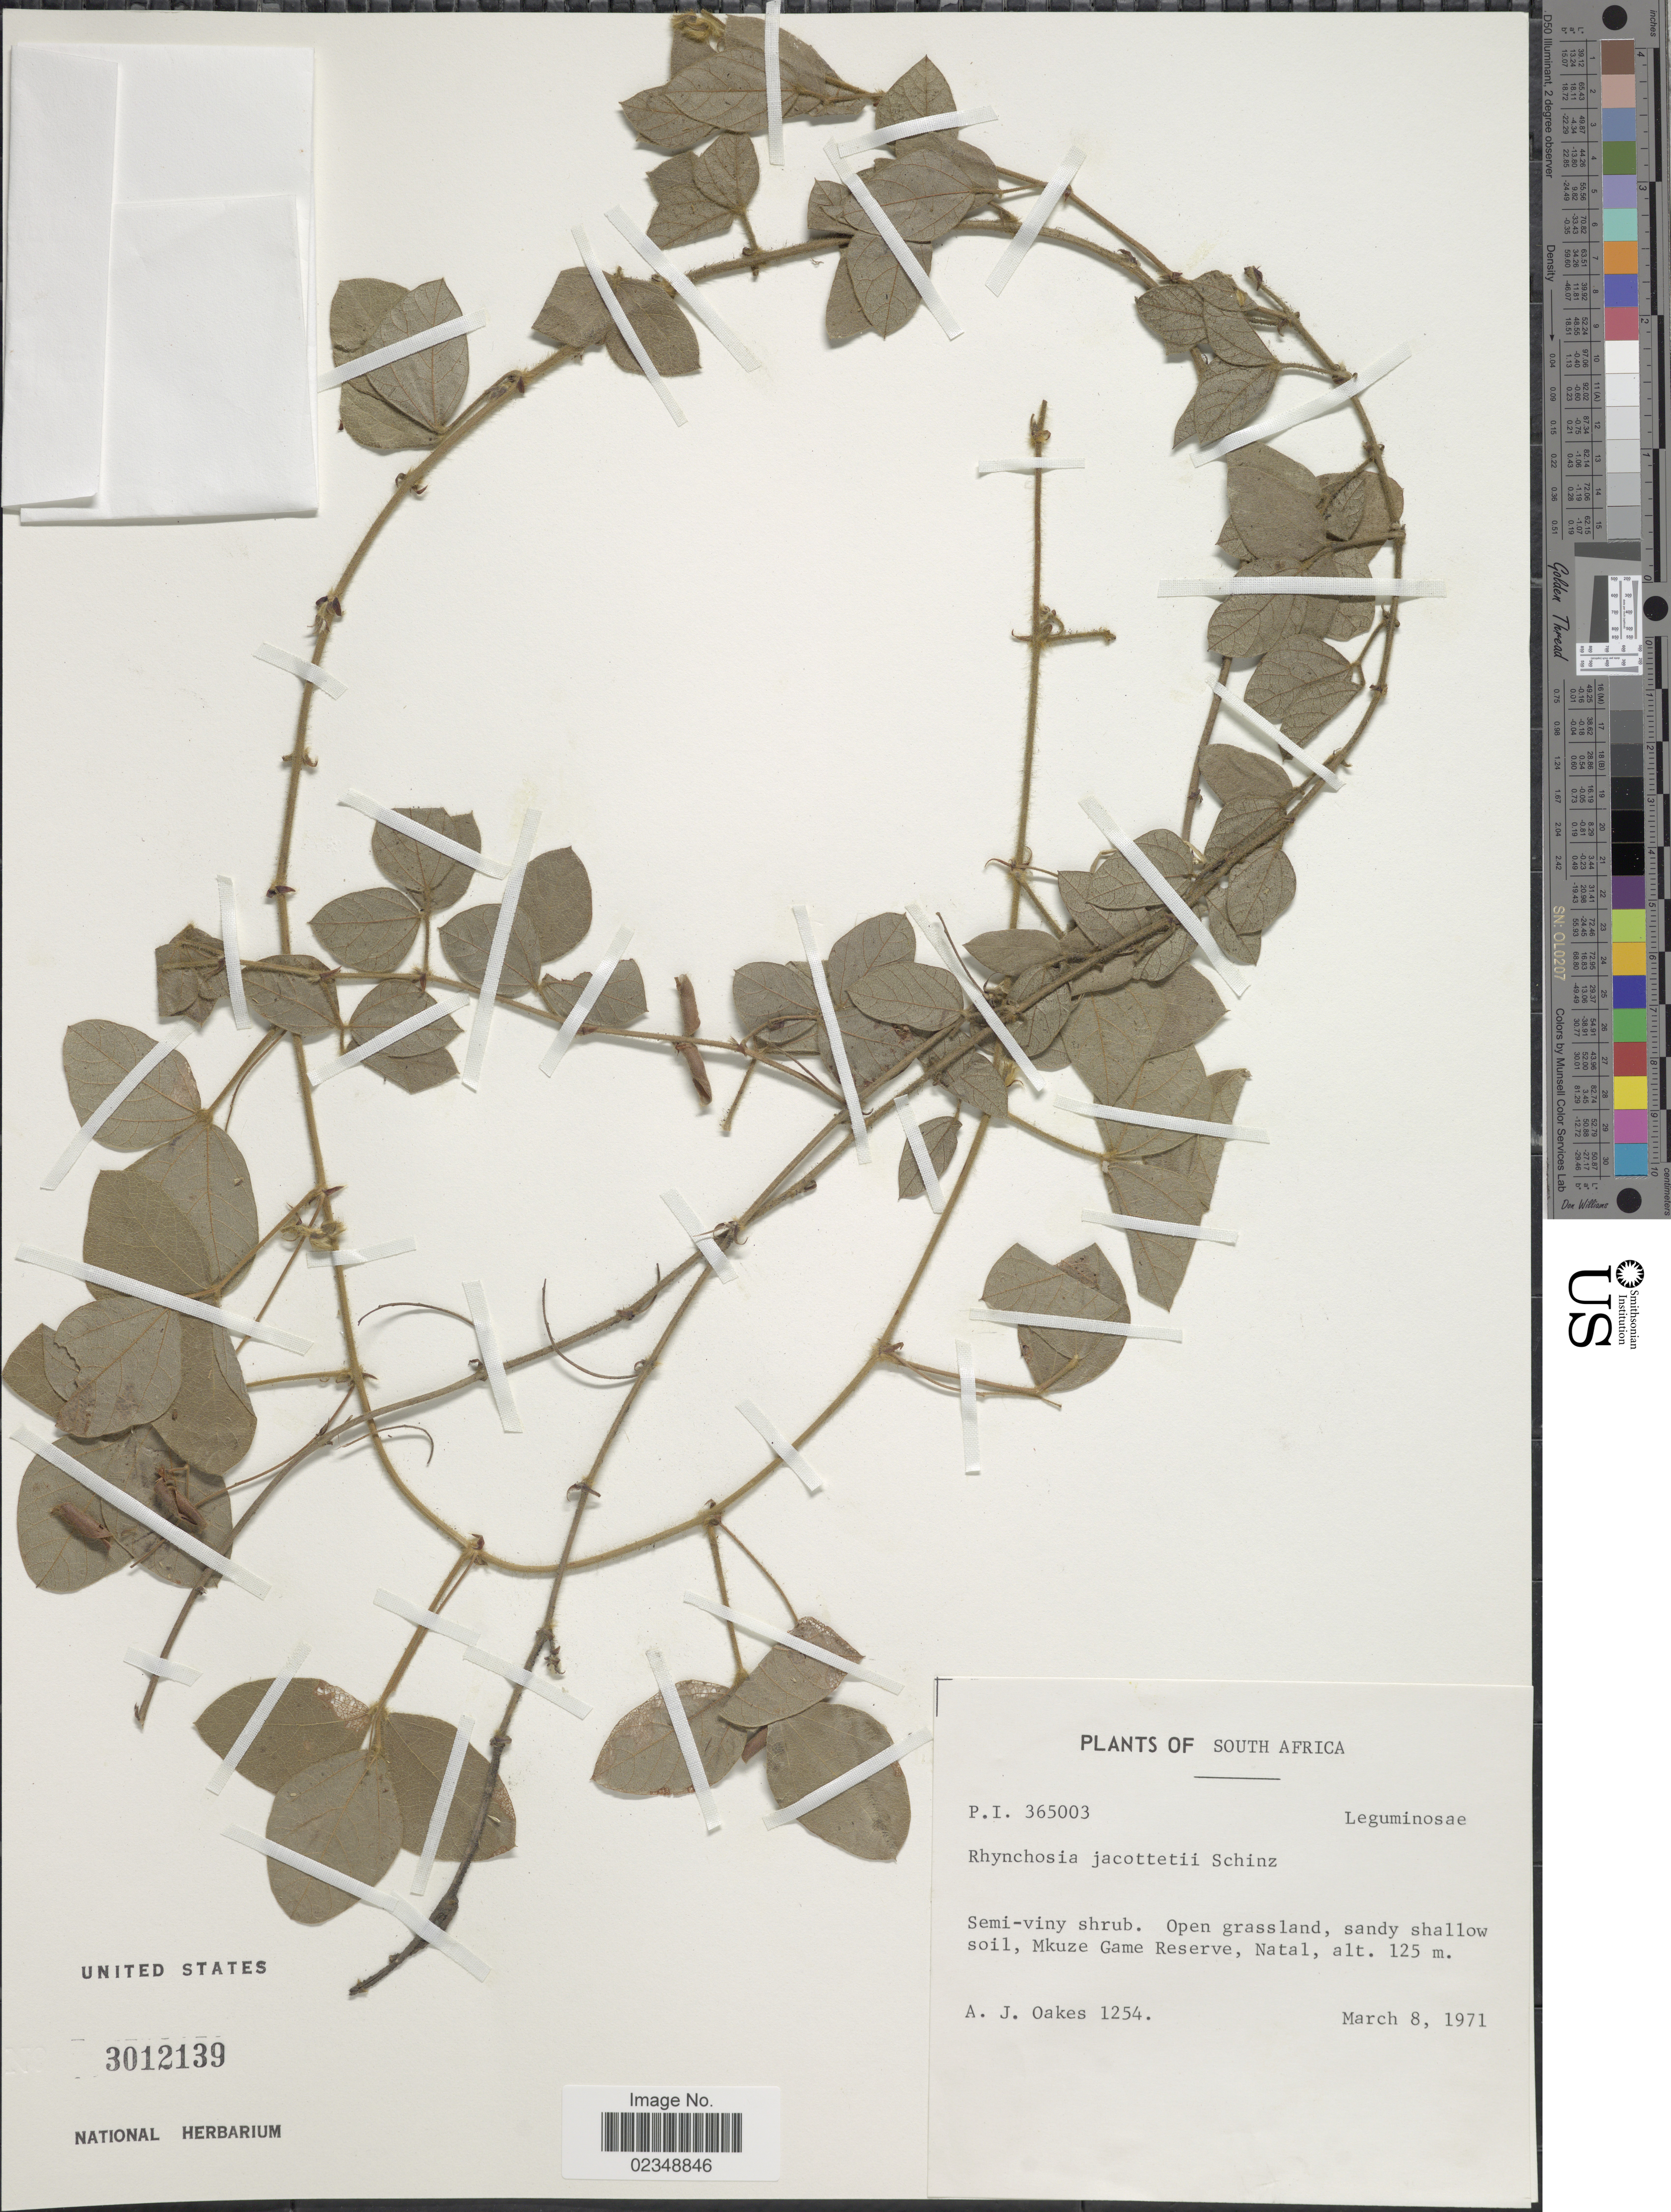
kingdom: Plantae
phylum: Tracheophyta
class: Magnoliopsida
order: Fabales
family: Fabaceae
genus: Rhynchosia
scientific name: Rhynchosia jacottetii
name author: Schinz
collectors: A. Oakes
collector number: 1254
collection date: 1971-03-08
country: South Africa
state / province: KwaZulu-Natal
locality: Open grassland, sandy shallow soil, Mkuze Game Reserve, Natal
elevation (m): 125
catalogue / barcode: US 3012139